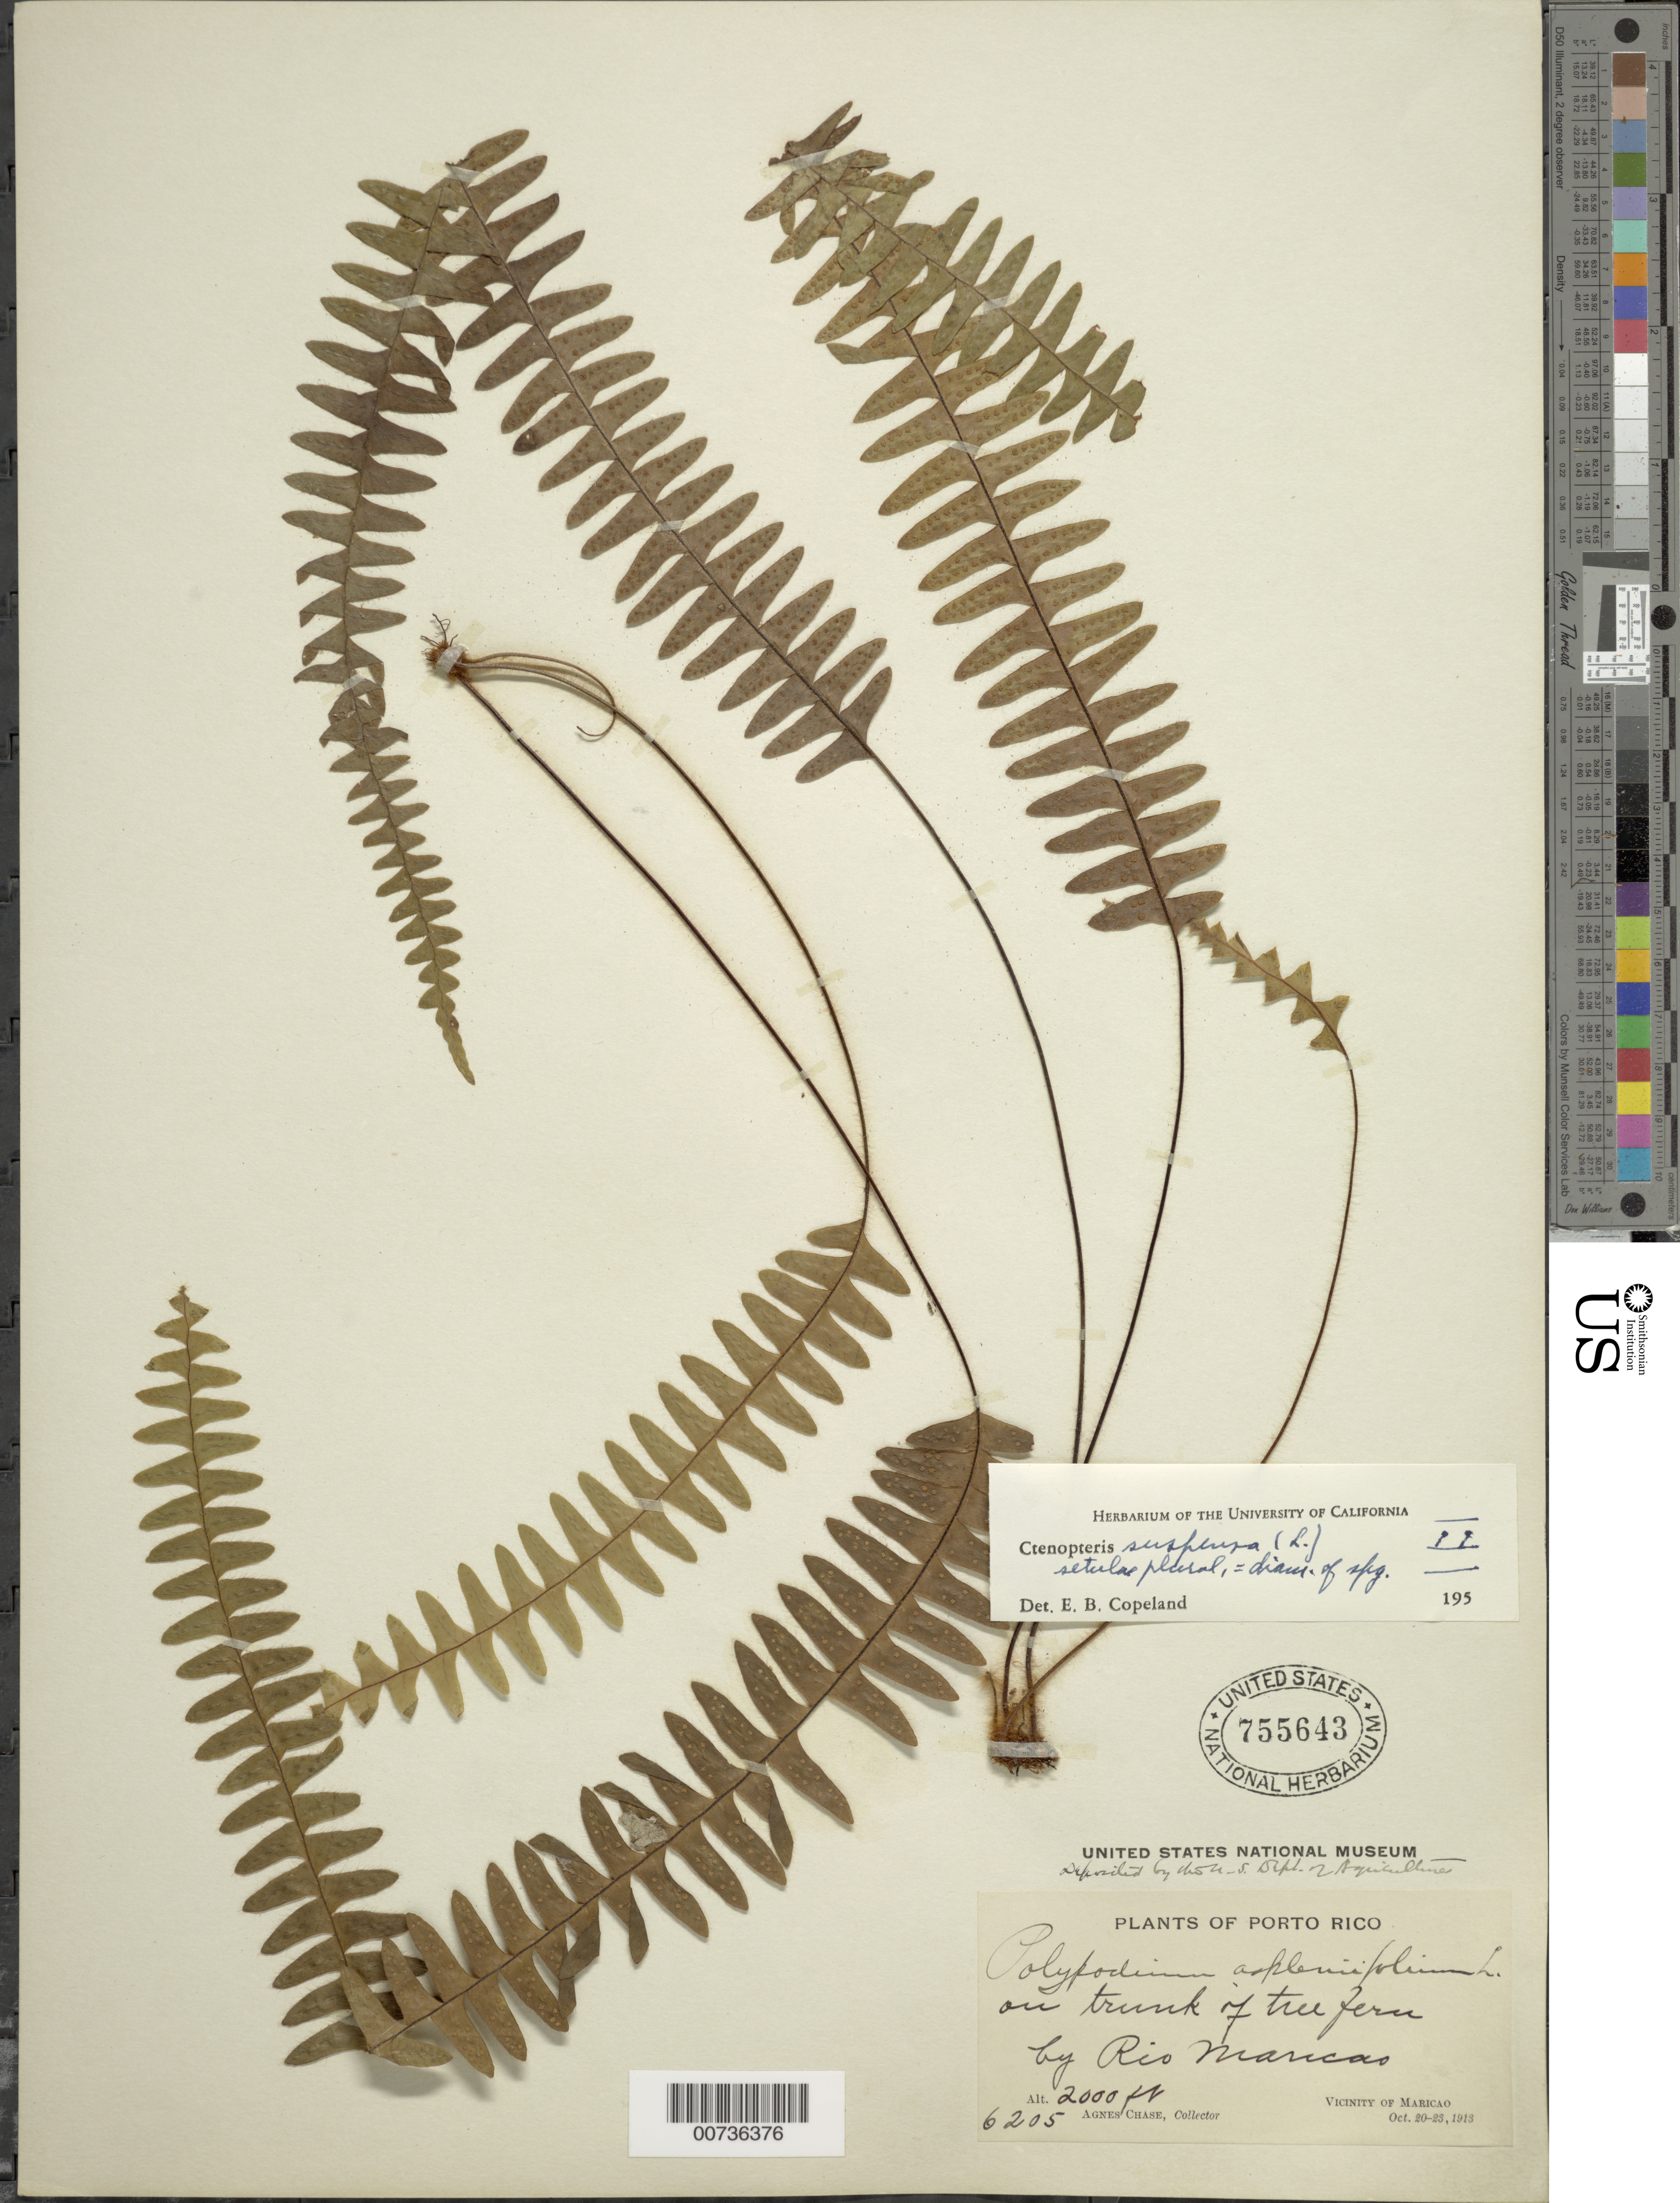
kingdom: Plantae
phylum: Tracheophyta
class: Polypodiopsida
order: Polypodiales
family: Polypodiaceae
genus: Terpsichore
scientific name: Terpsichore asplenifolia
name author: (L.) A.R. Sm.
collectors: A. Chase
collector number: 6205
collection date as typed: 20 Oct 1913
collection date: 1913-10-20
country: Puerto Rico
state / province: Maricao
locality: Rio Maricao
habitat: On trunk of tree fern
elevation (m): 610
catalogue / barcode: US 755643